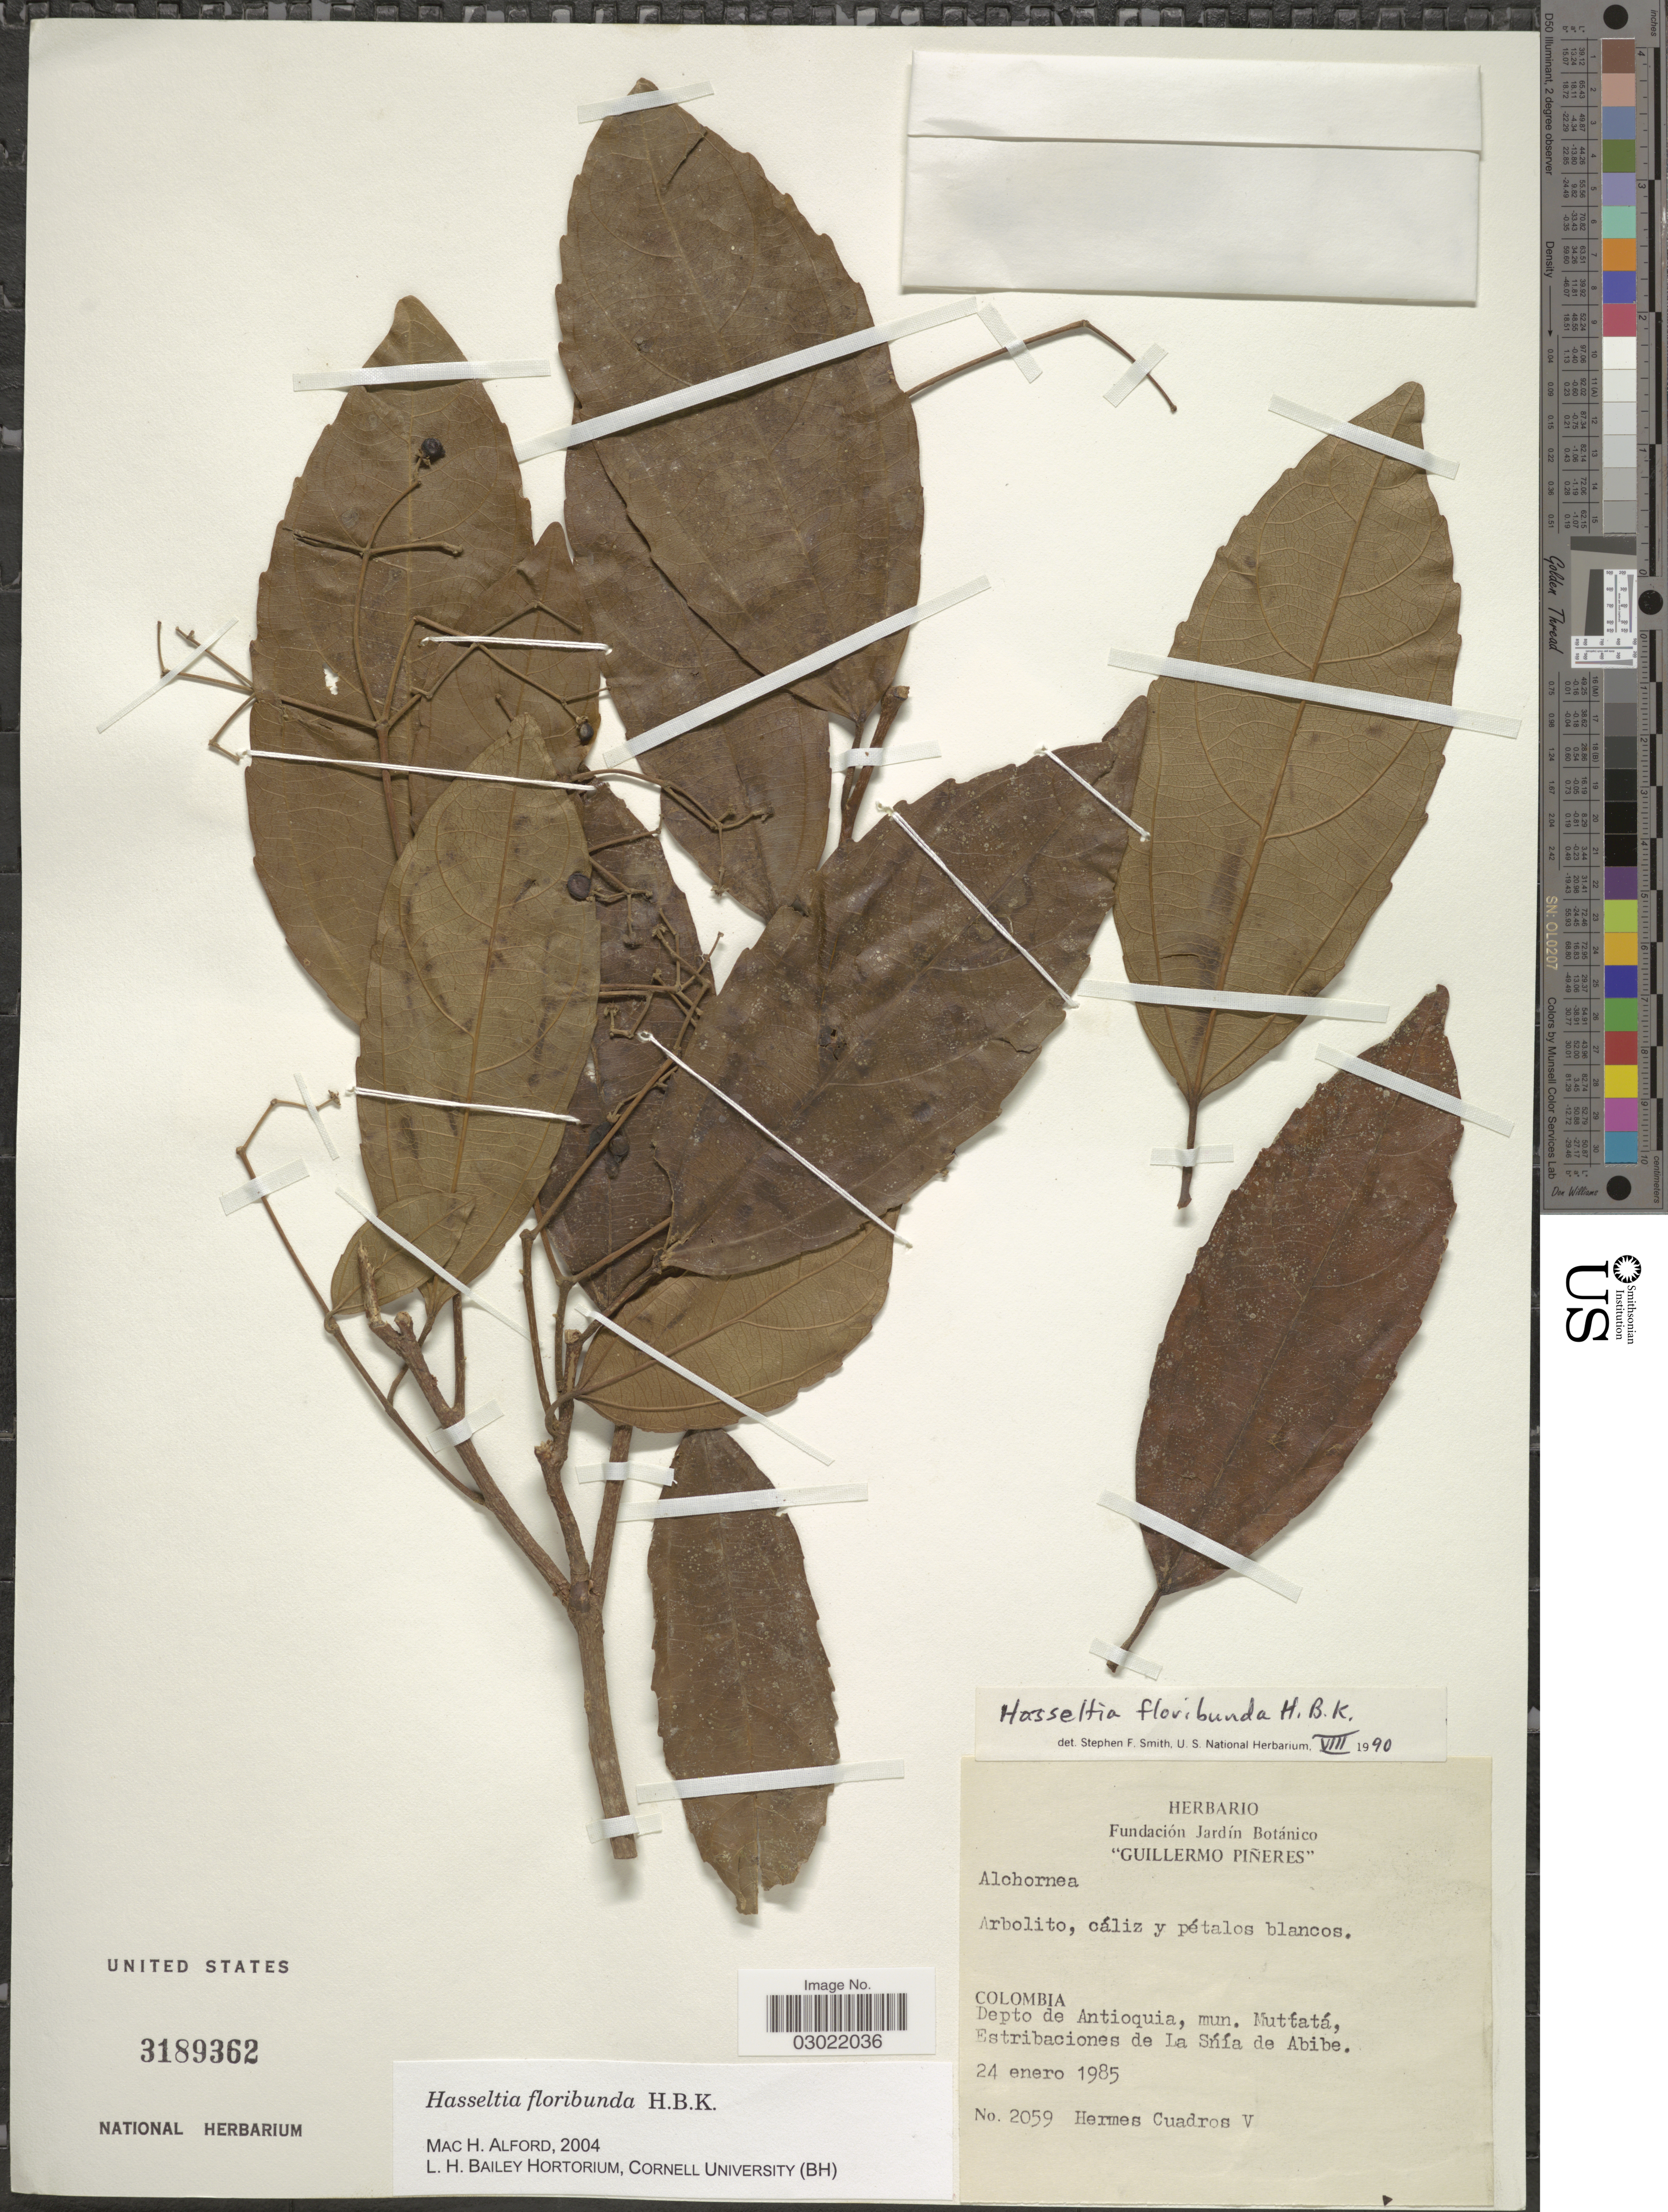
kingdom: Plantae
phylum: Tracheophyta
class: Magnoliopsida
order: Malpighiales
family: Salicaceae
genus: Hasseltia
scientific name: Hasseltia floribunda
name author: Kunth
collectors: H. Cuadros V.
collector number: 2059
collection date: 1985-01-24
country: Colombia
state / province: Antioquia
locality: Depto de Antioquia, mun. Muttatá. Estribaciones de La Snía de Abibe.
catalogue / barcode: US 3189362